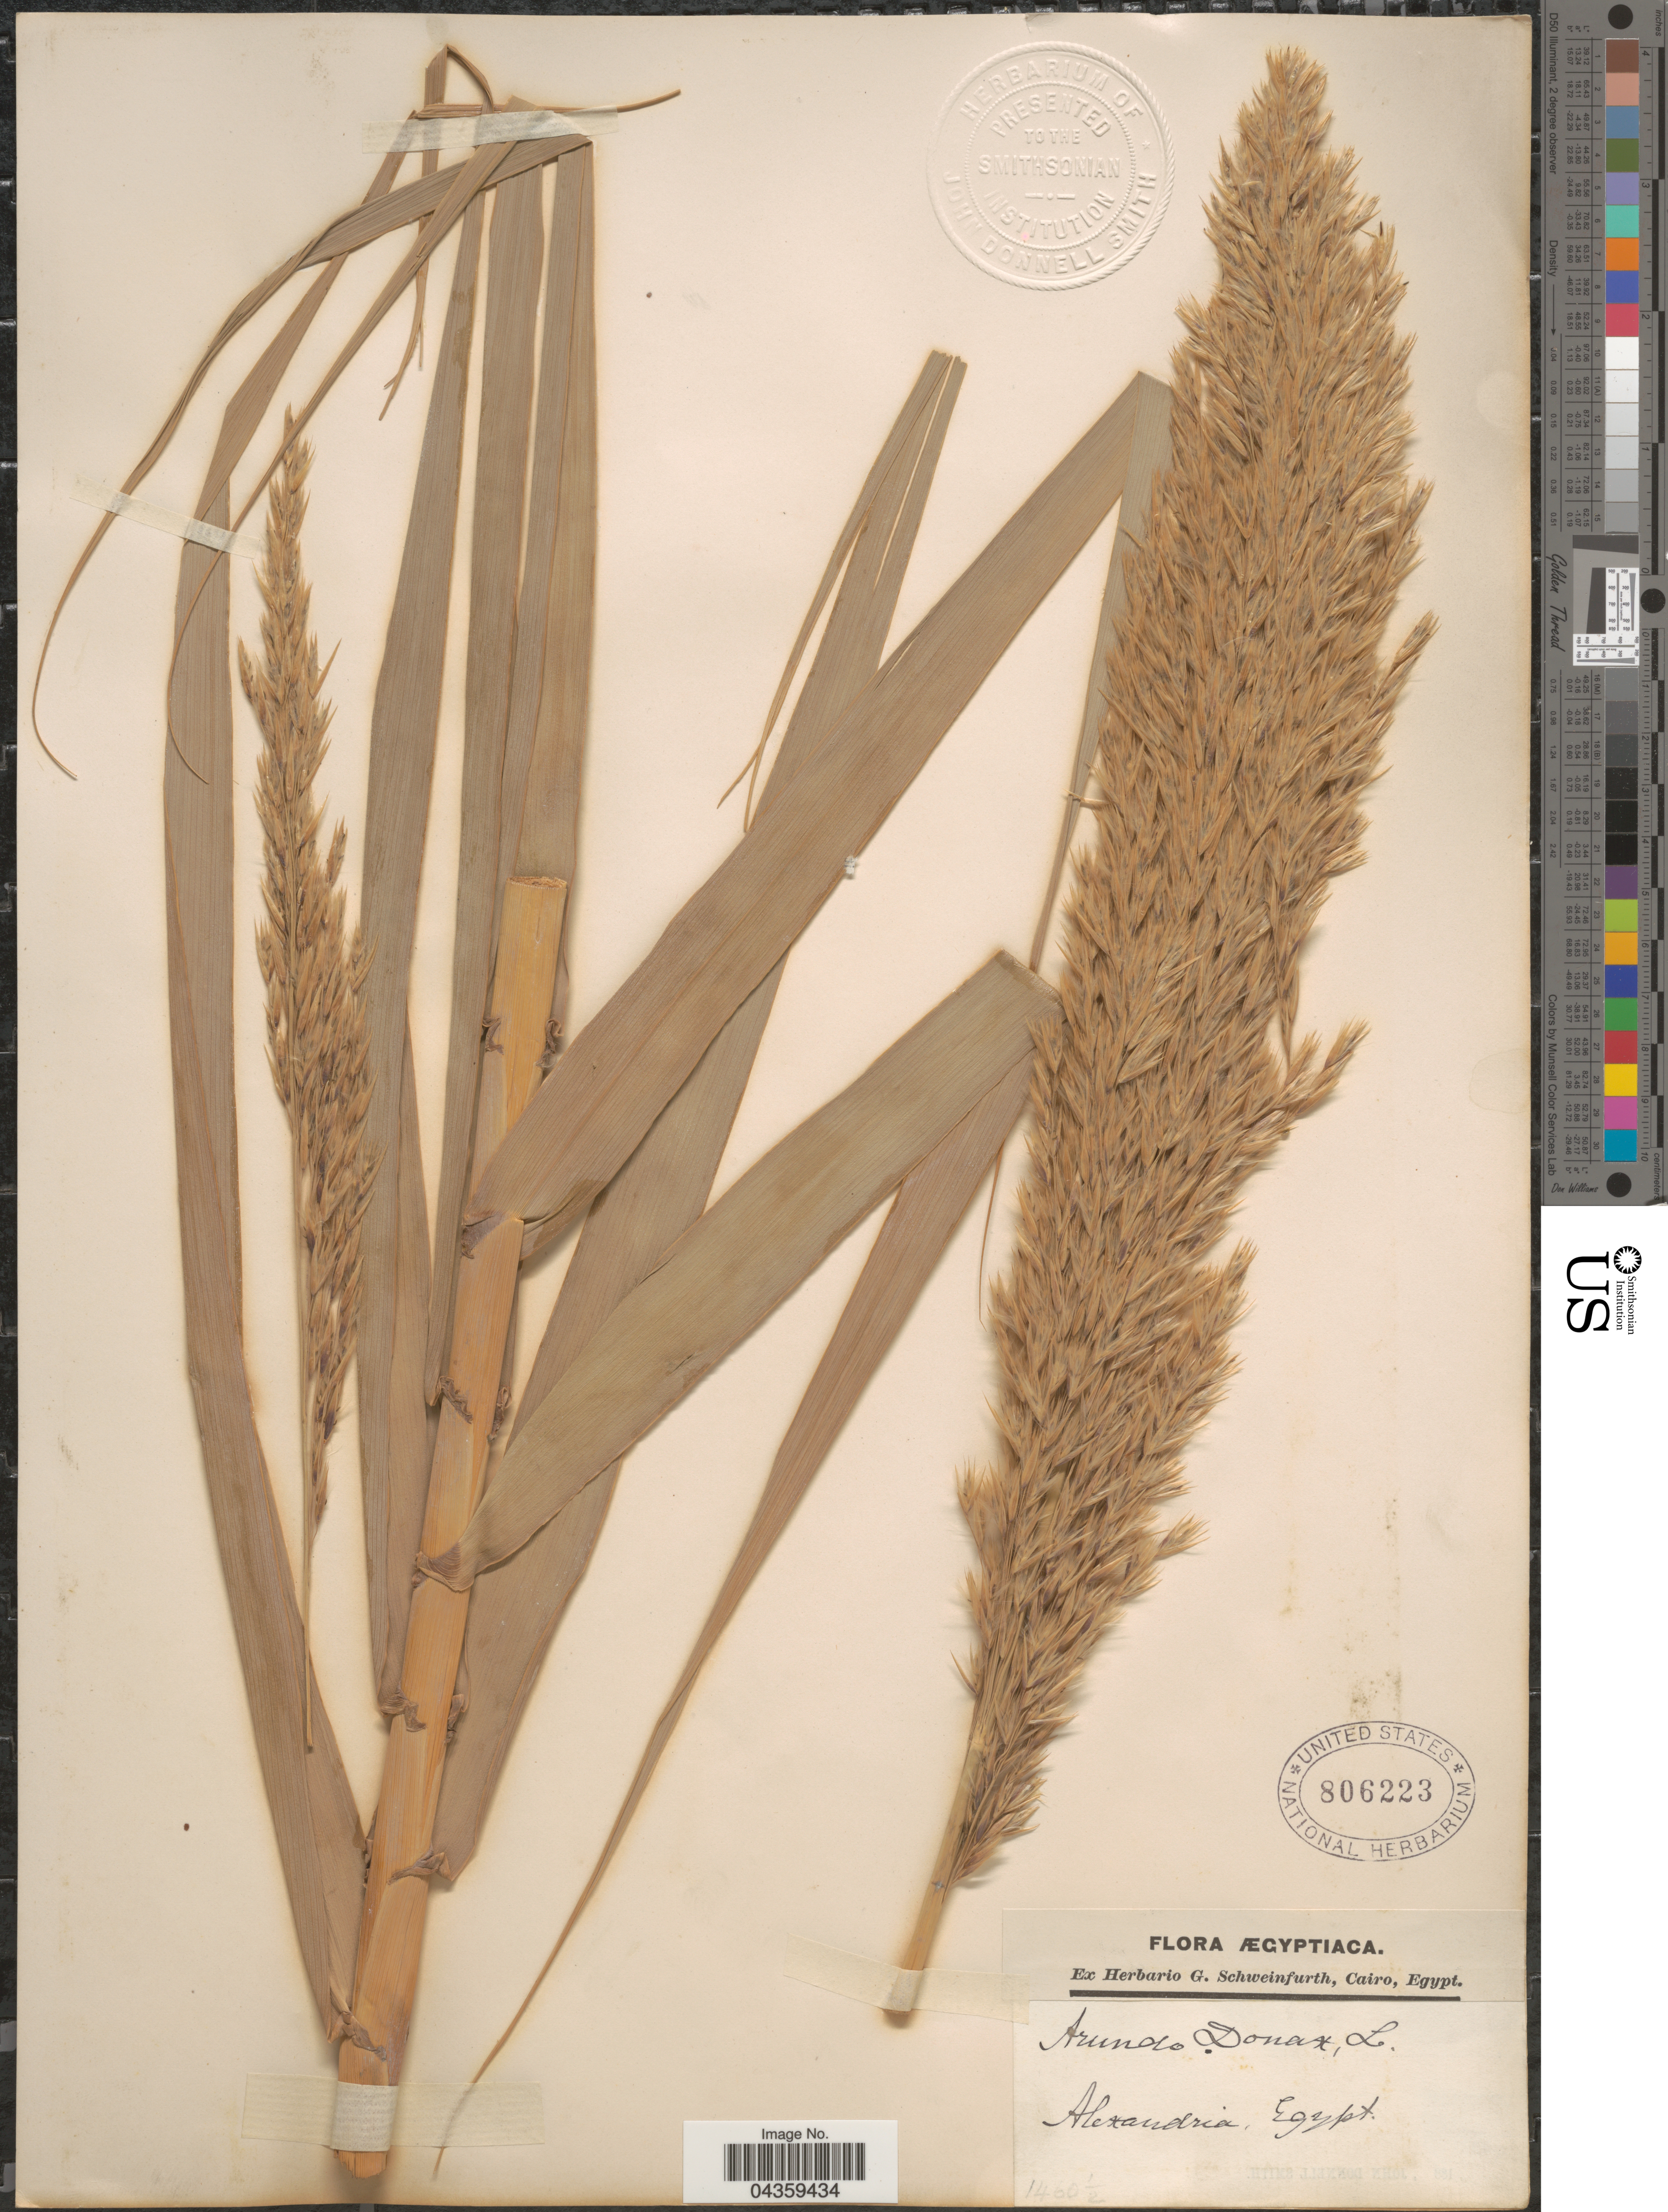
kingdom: Plantae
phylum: Tracheophyta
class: Liliopsida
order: Poales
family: Poaceae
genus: Arundo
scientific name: Arundo donax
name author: L.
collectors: ex herb. G. Schweinfurth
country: Egypt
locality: Ægyptiaca. Alexandria.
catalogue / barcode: US 806223